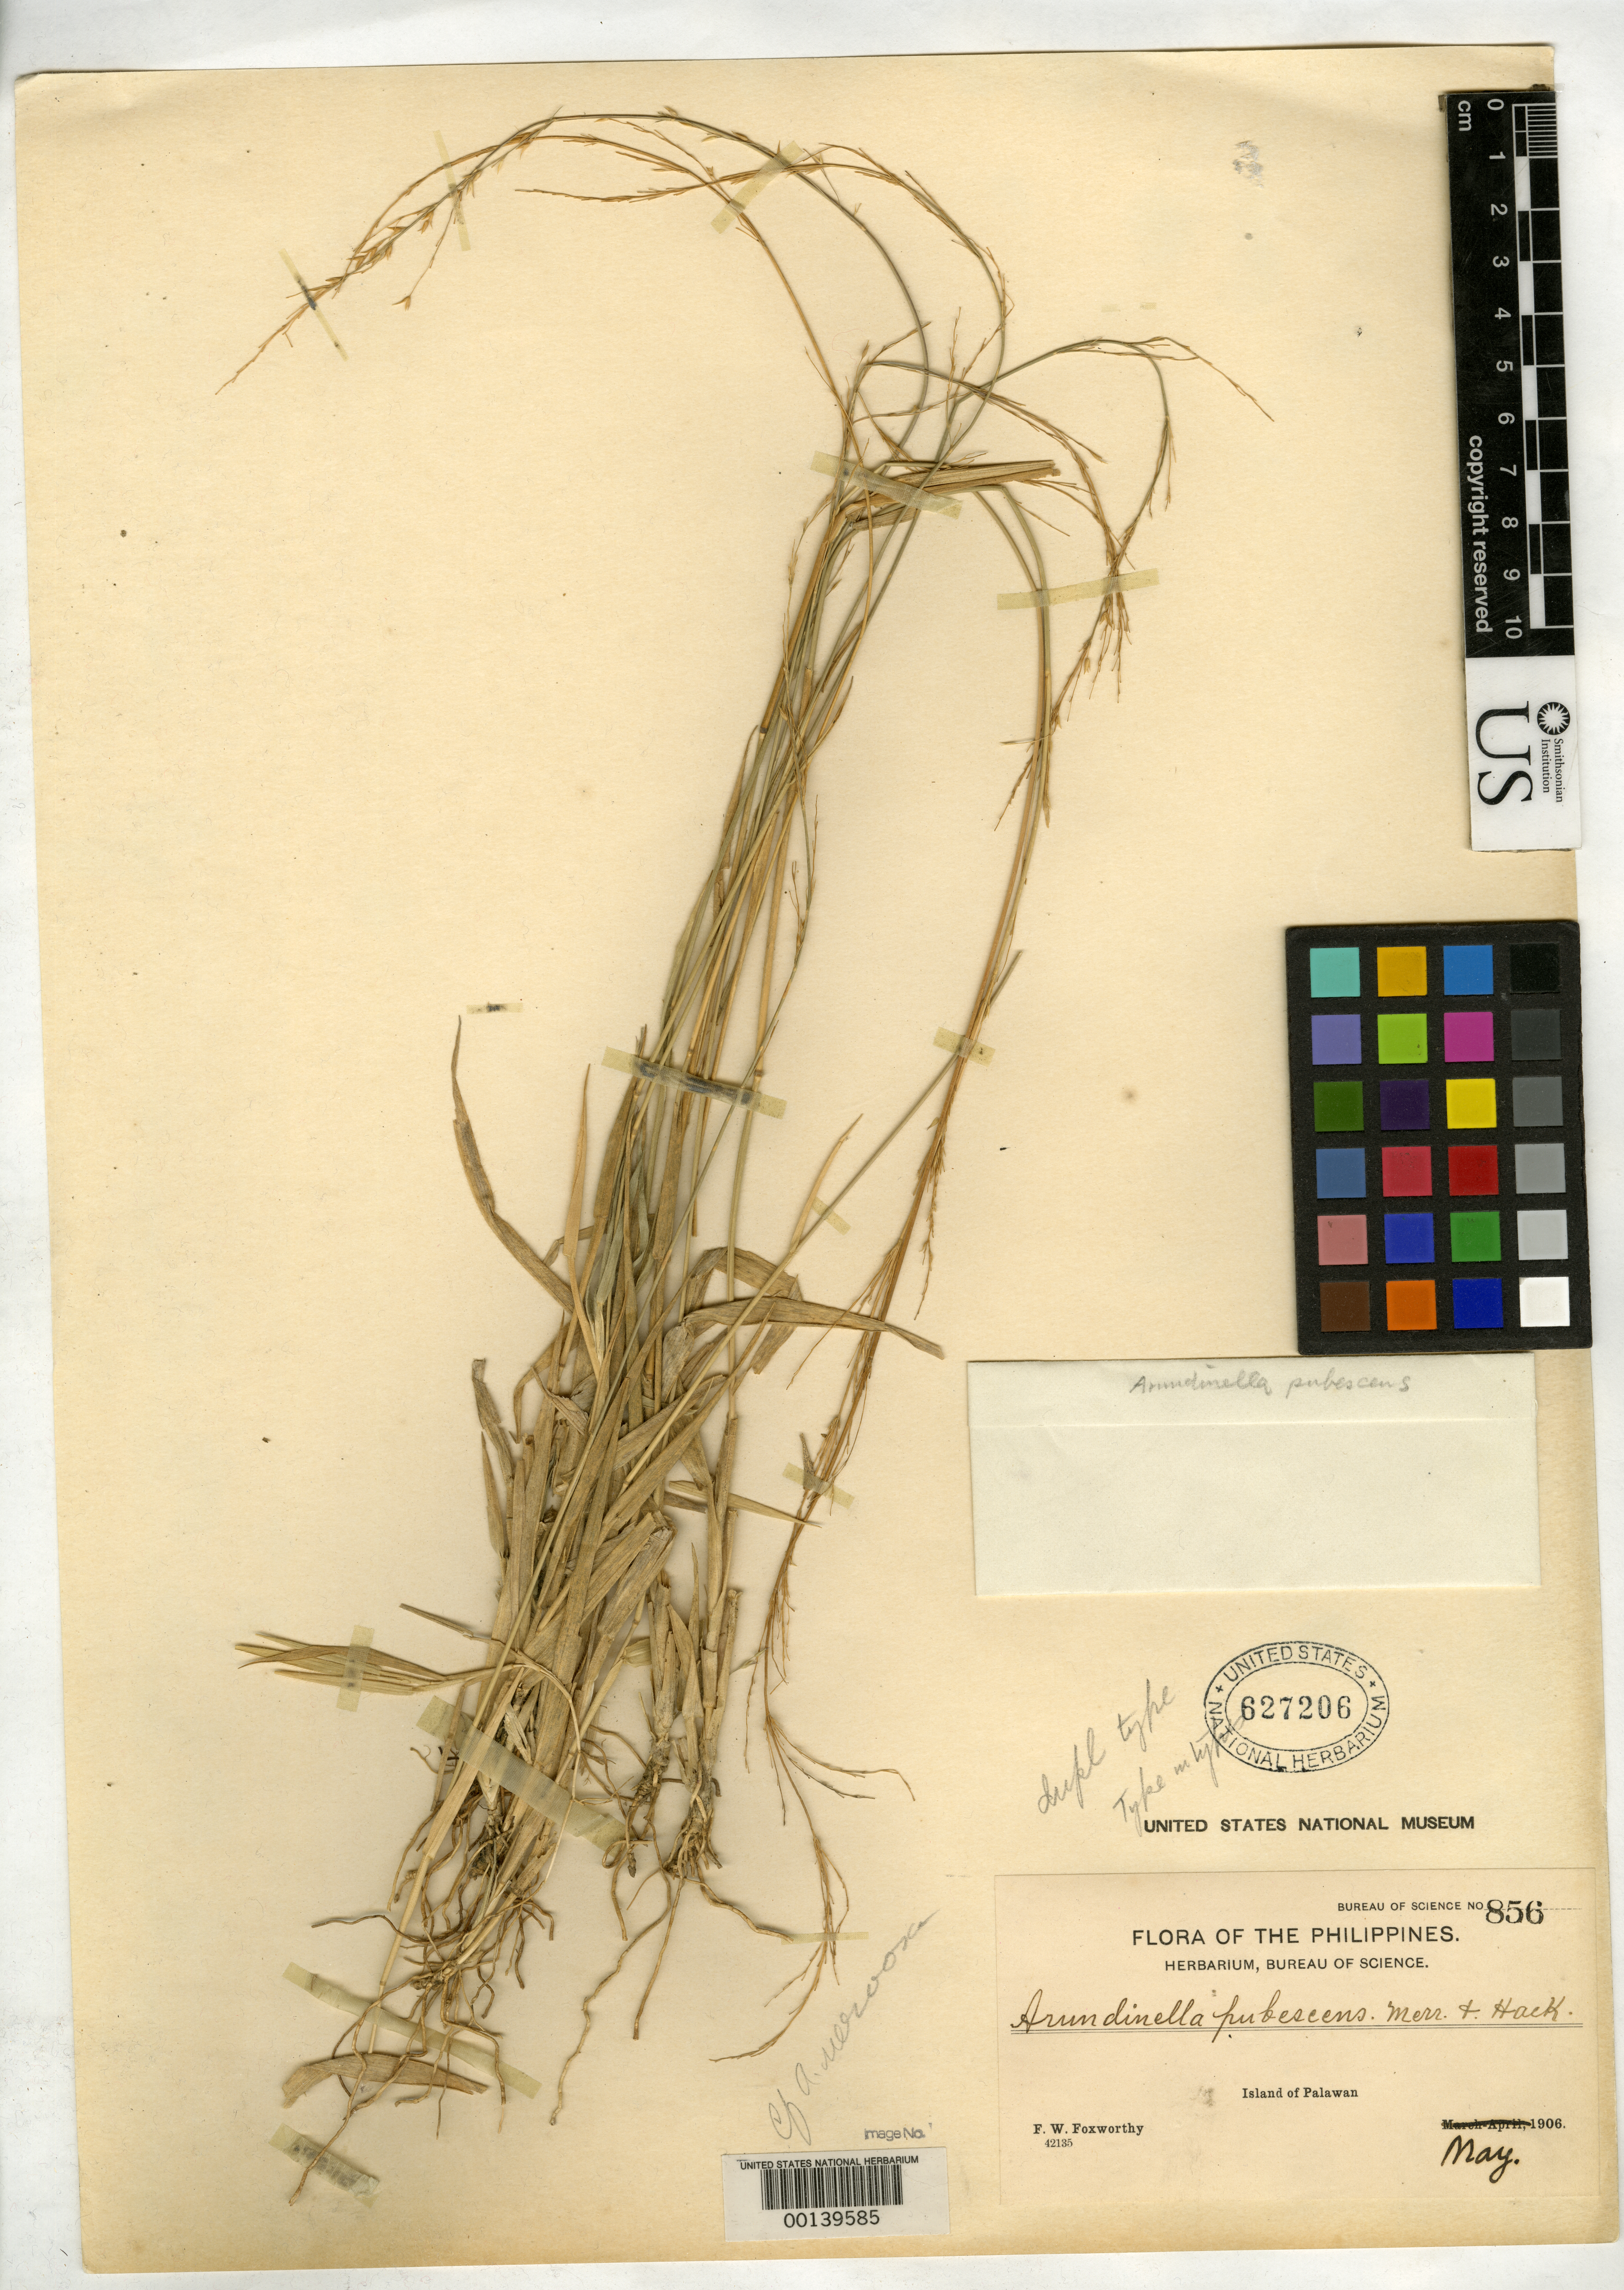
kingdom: Plantae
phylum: Tracheophyta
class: Liliopsida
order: Poales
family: Poaceae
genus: Arundinella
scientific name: Arundinella pubescens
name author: Merr. & Hack.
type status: Isotype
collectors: F. W. Foxworthy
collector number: Bur. Sci. 856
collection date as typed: May 1906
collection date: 1906-05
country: Philippines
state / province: Mimaropa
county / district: Palawan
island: Palawan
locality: Iwahig.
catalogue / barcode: US 627206